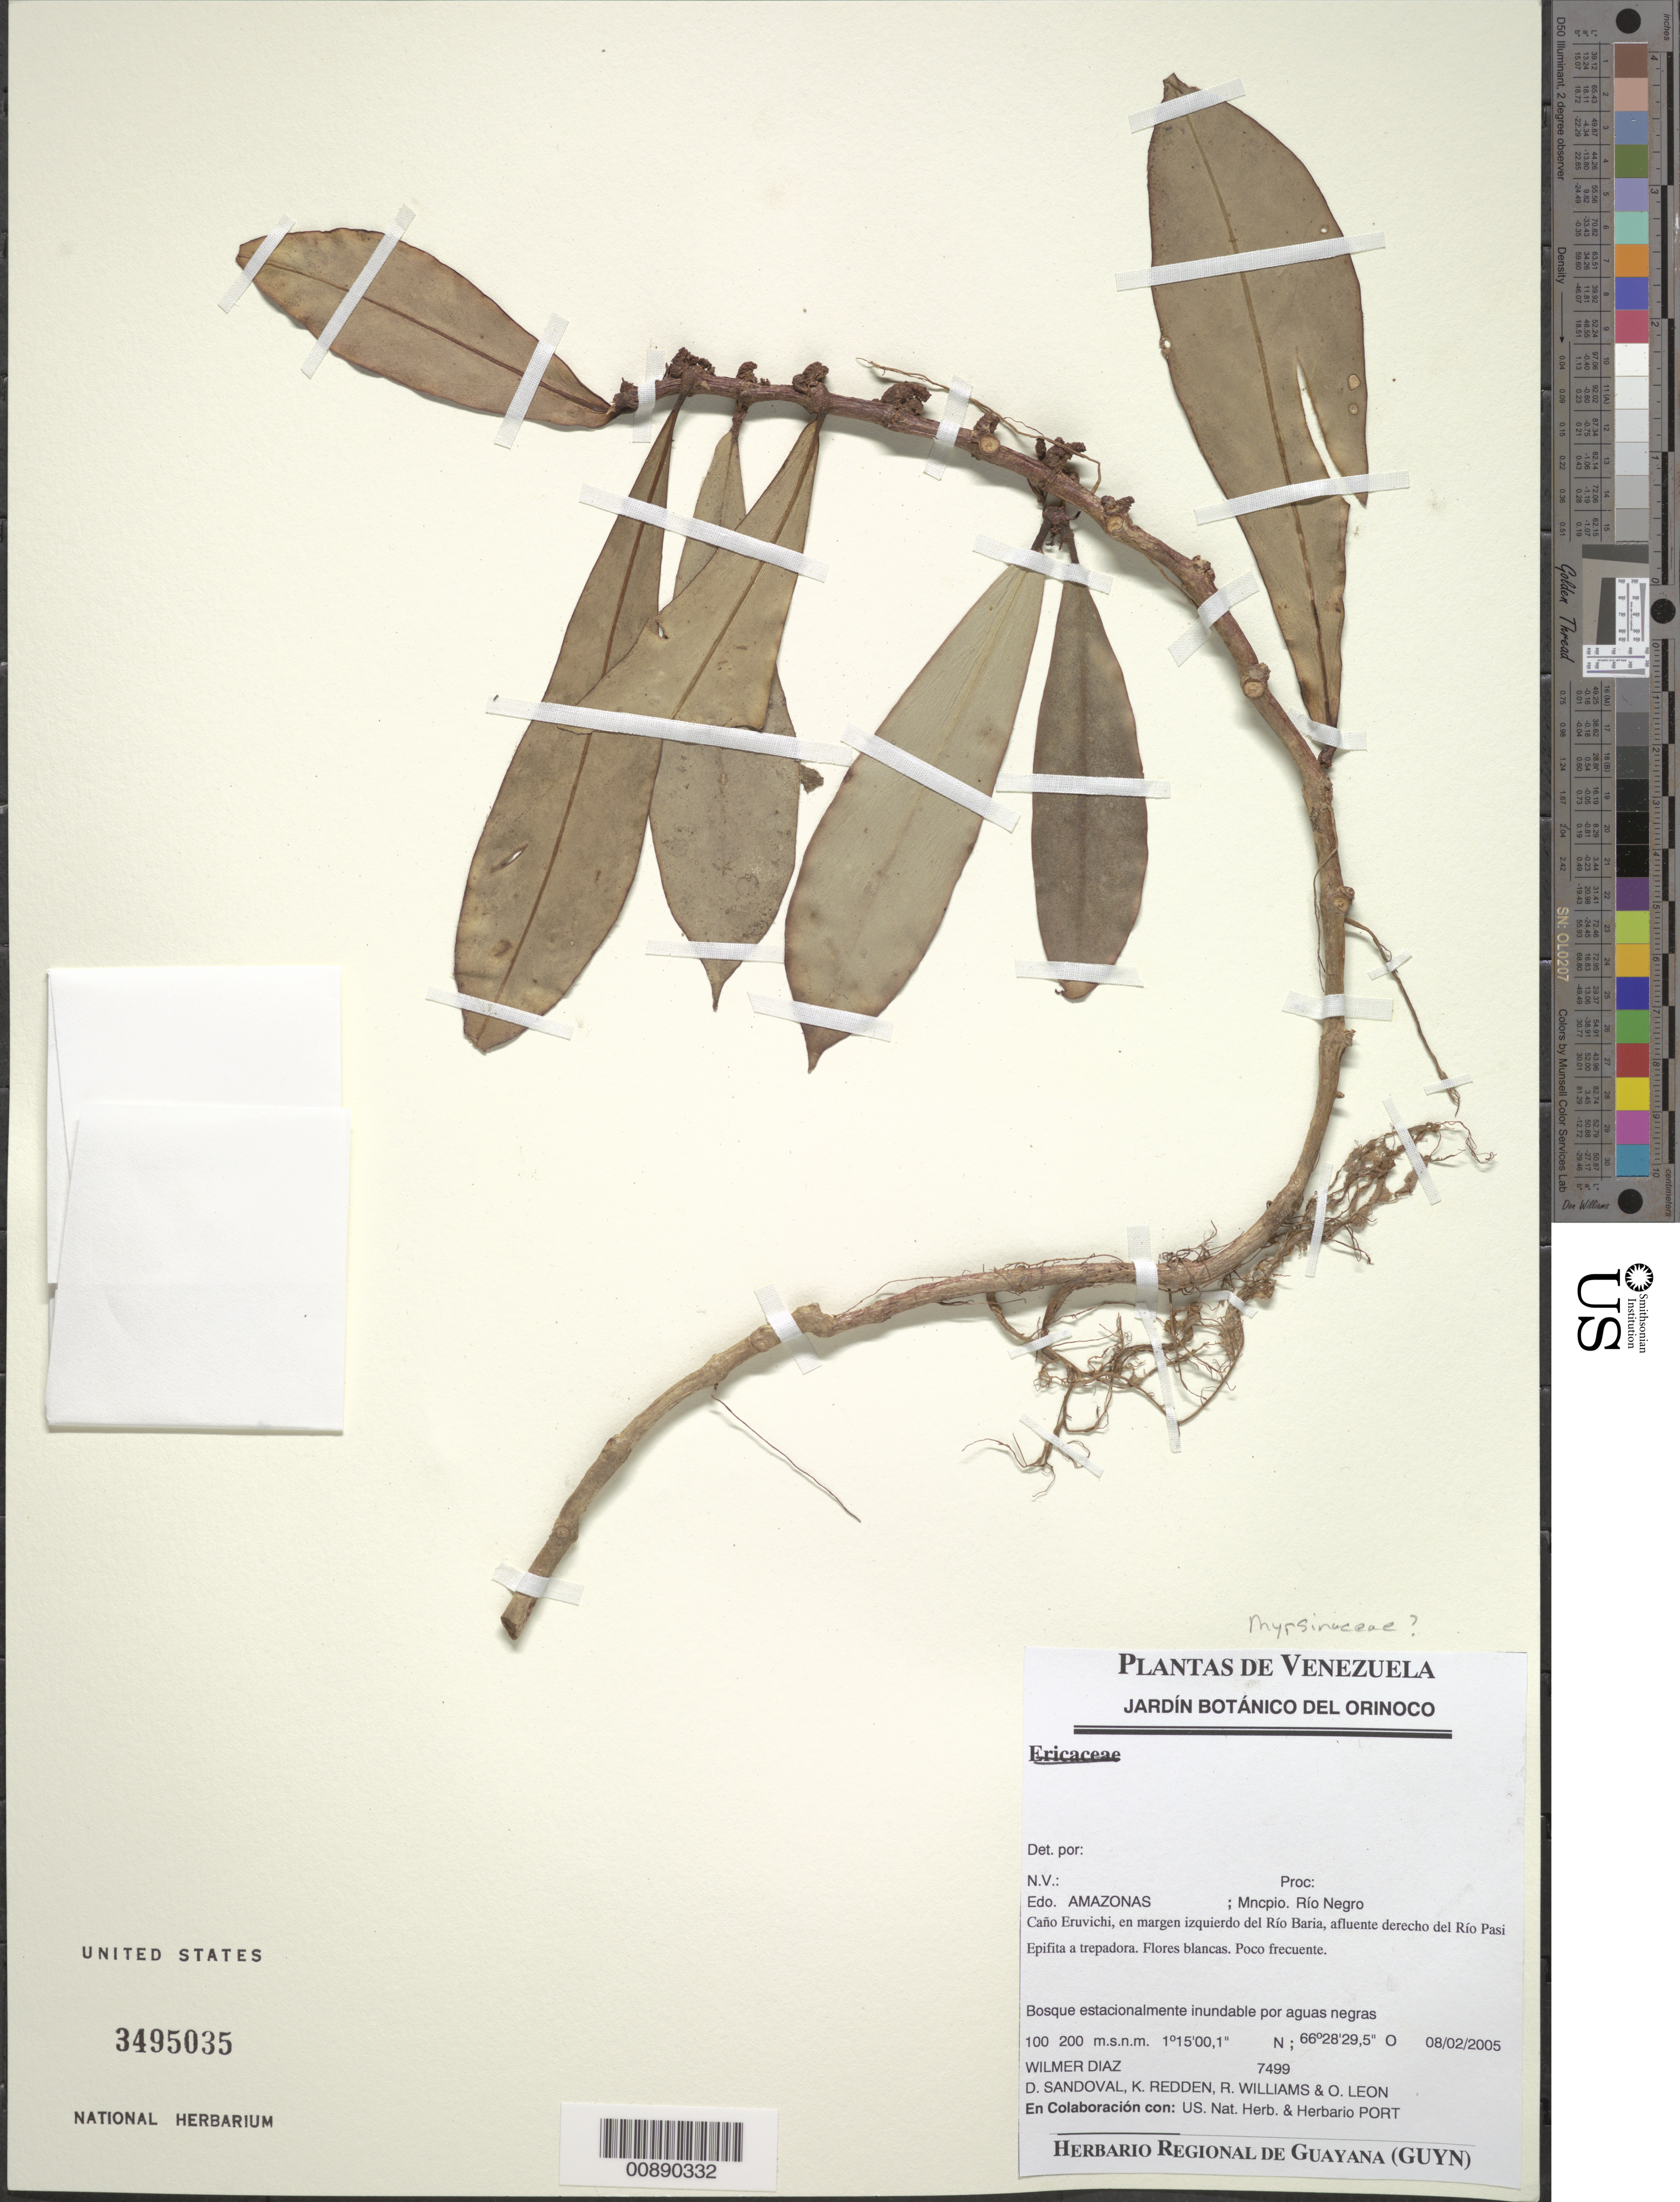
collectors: W. Díaz P., D. Sandoval, K. M. Redden, R. Williams & O. León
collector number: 7499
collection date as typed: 8-Feb-05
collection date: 2005-02-08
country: Venezuela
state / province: Amazonas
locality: Mun. Río Negro, Caño Eruvichi, en margen Río Baria, afluente del Río Pasimoni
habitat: Bosque estacionalmente inundable por aguas negras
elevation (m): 100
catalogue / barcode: US 3495035